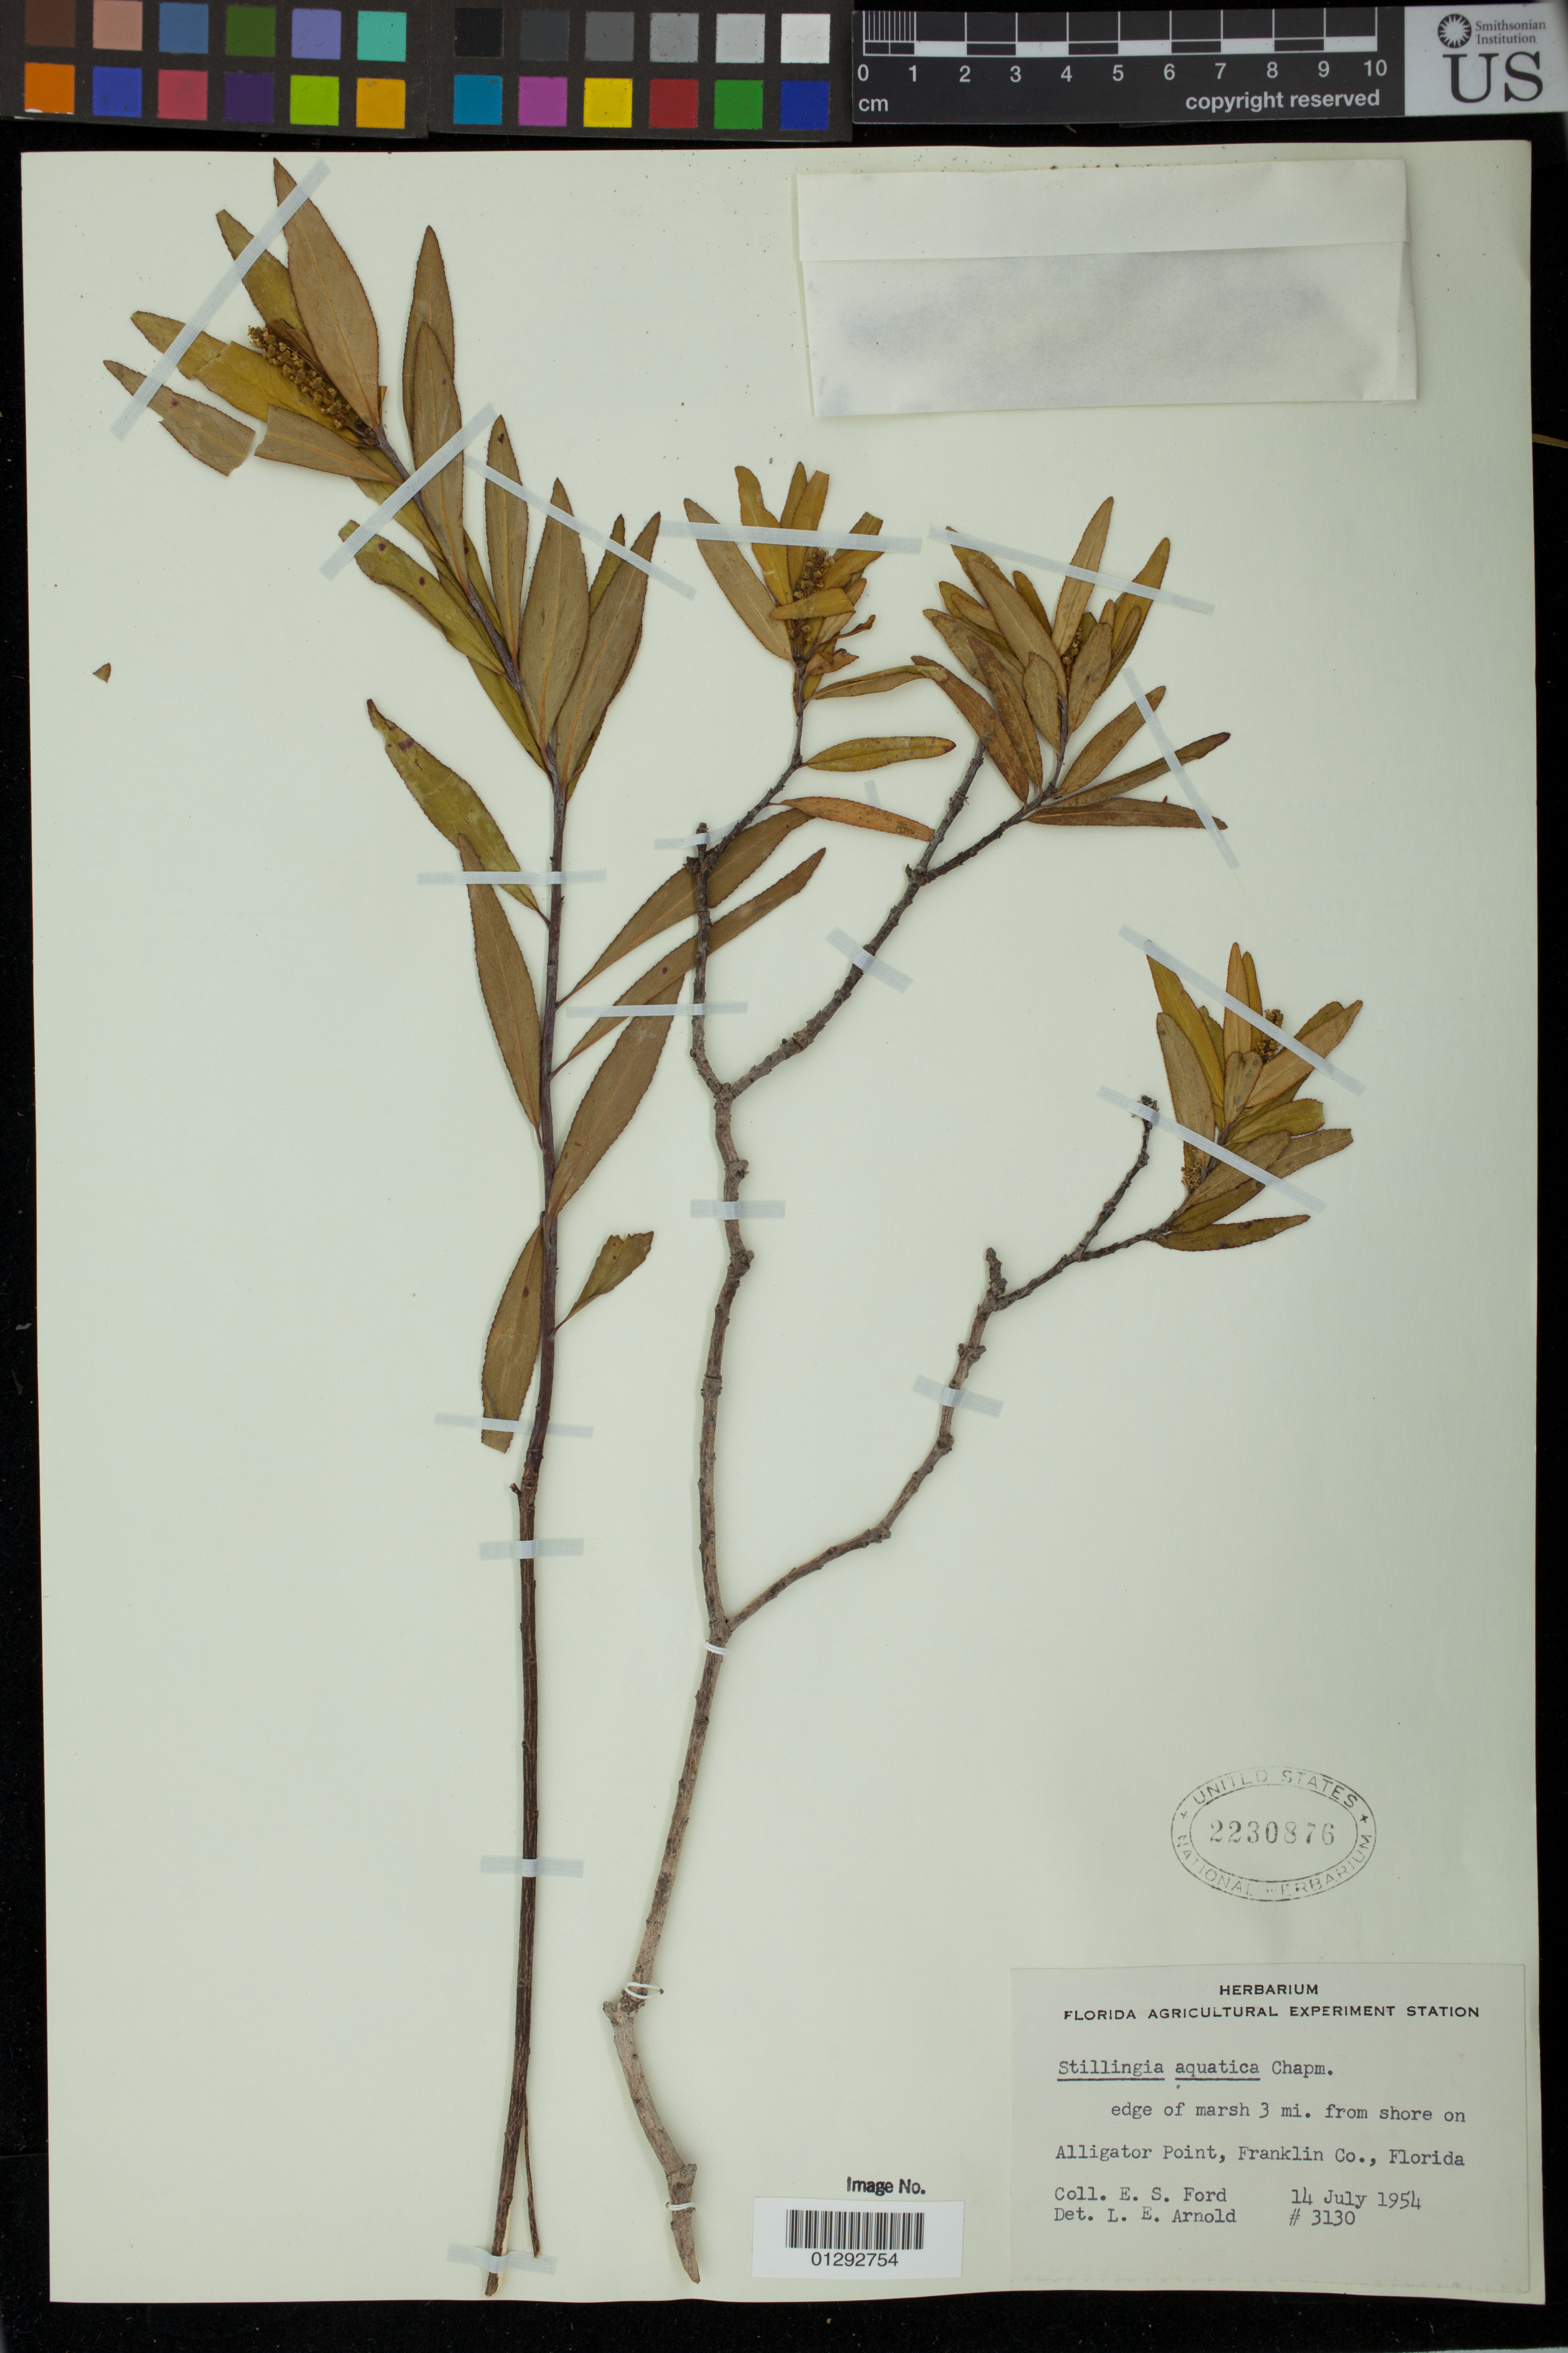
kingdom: Plantae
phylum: Tracheophyta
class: Magnoliopsida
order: Malpighiales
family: Euphorbiaceae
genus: Stillingia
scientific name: Stillingia aquatica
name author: Chapm.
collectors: E. Ford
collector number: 3130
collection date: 1954-07-14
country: United States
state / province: Florida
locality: Franklin Co.: 3 mi. from shore on Alligator Point.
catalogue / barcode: US 2230876